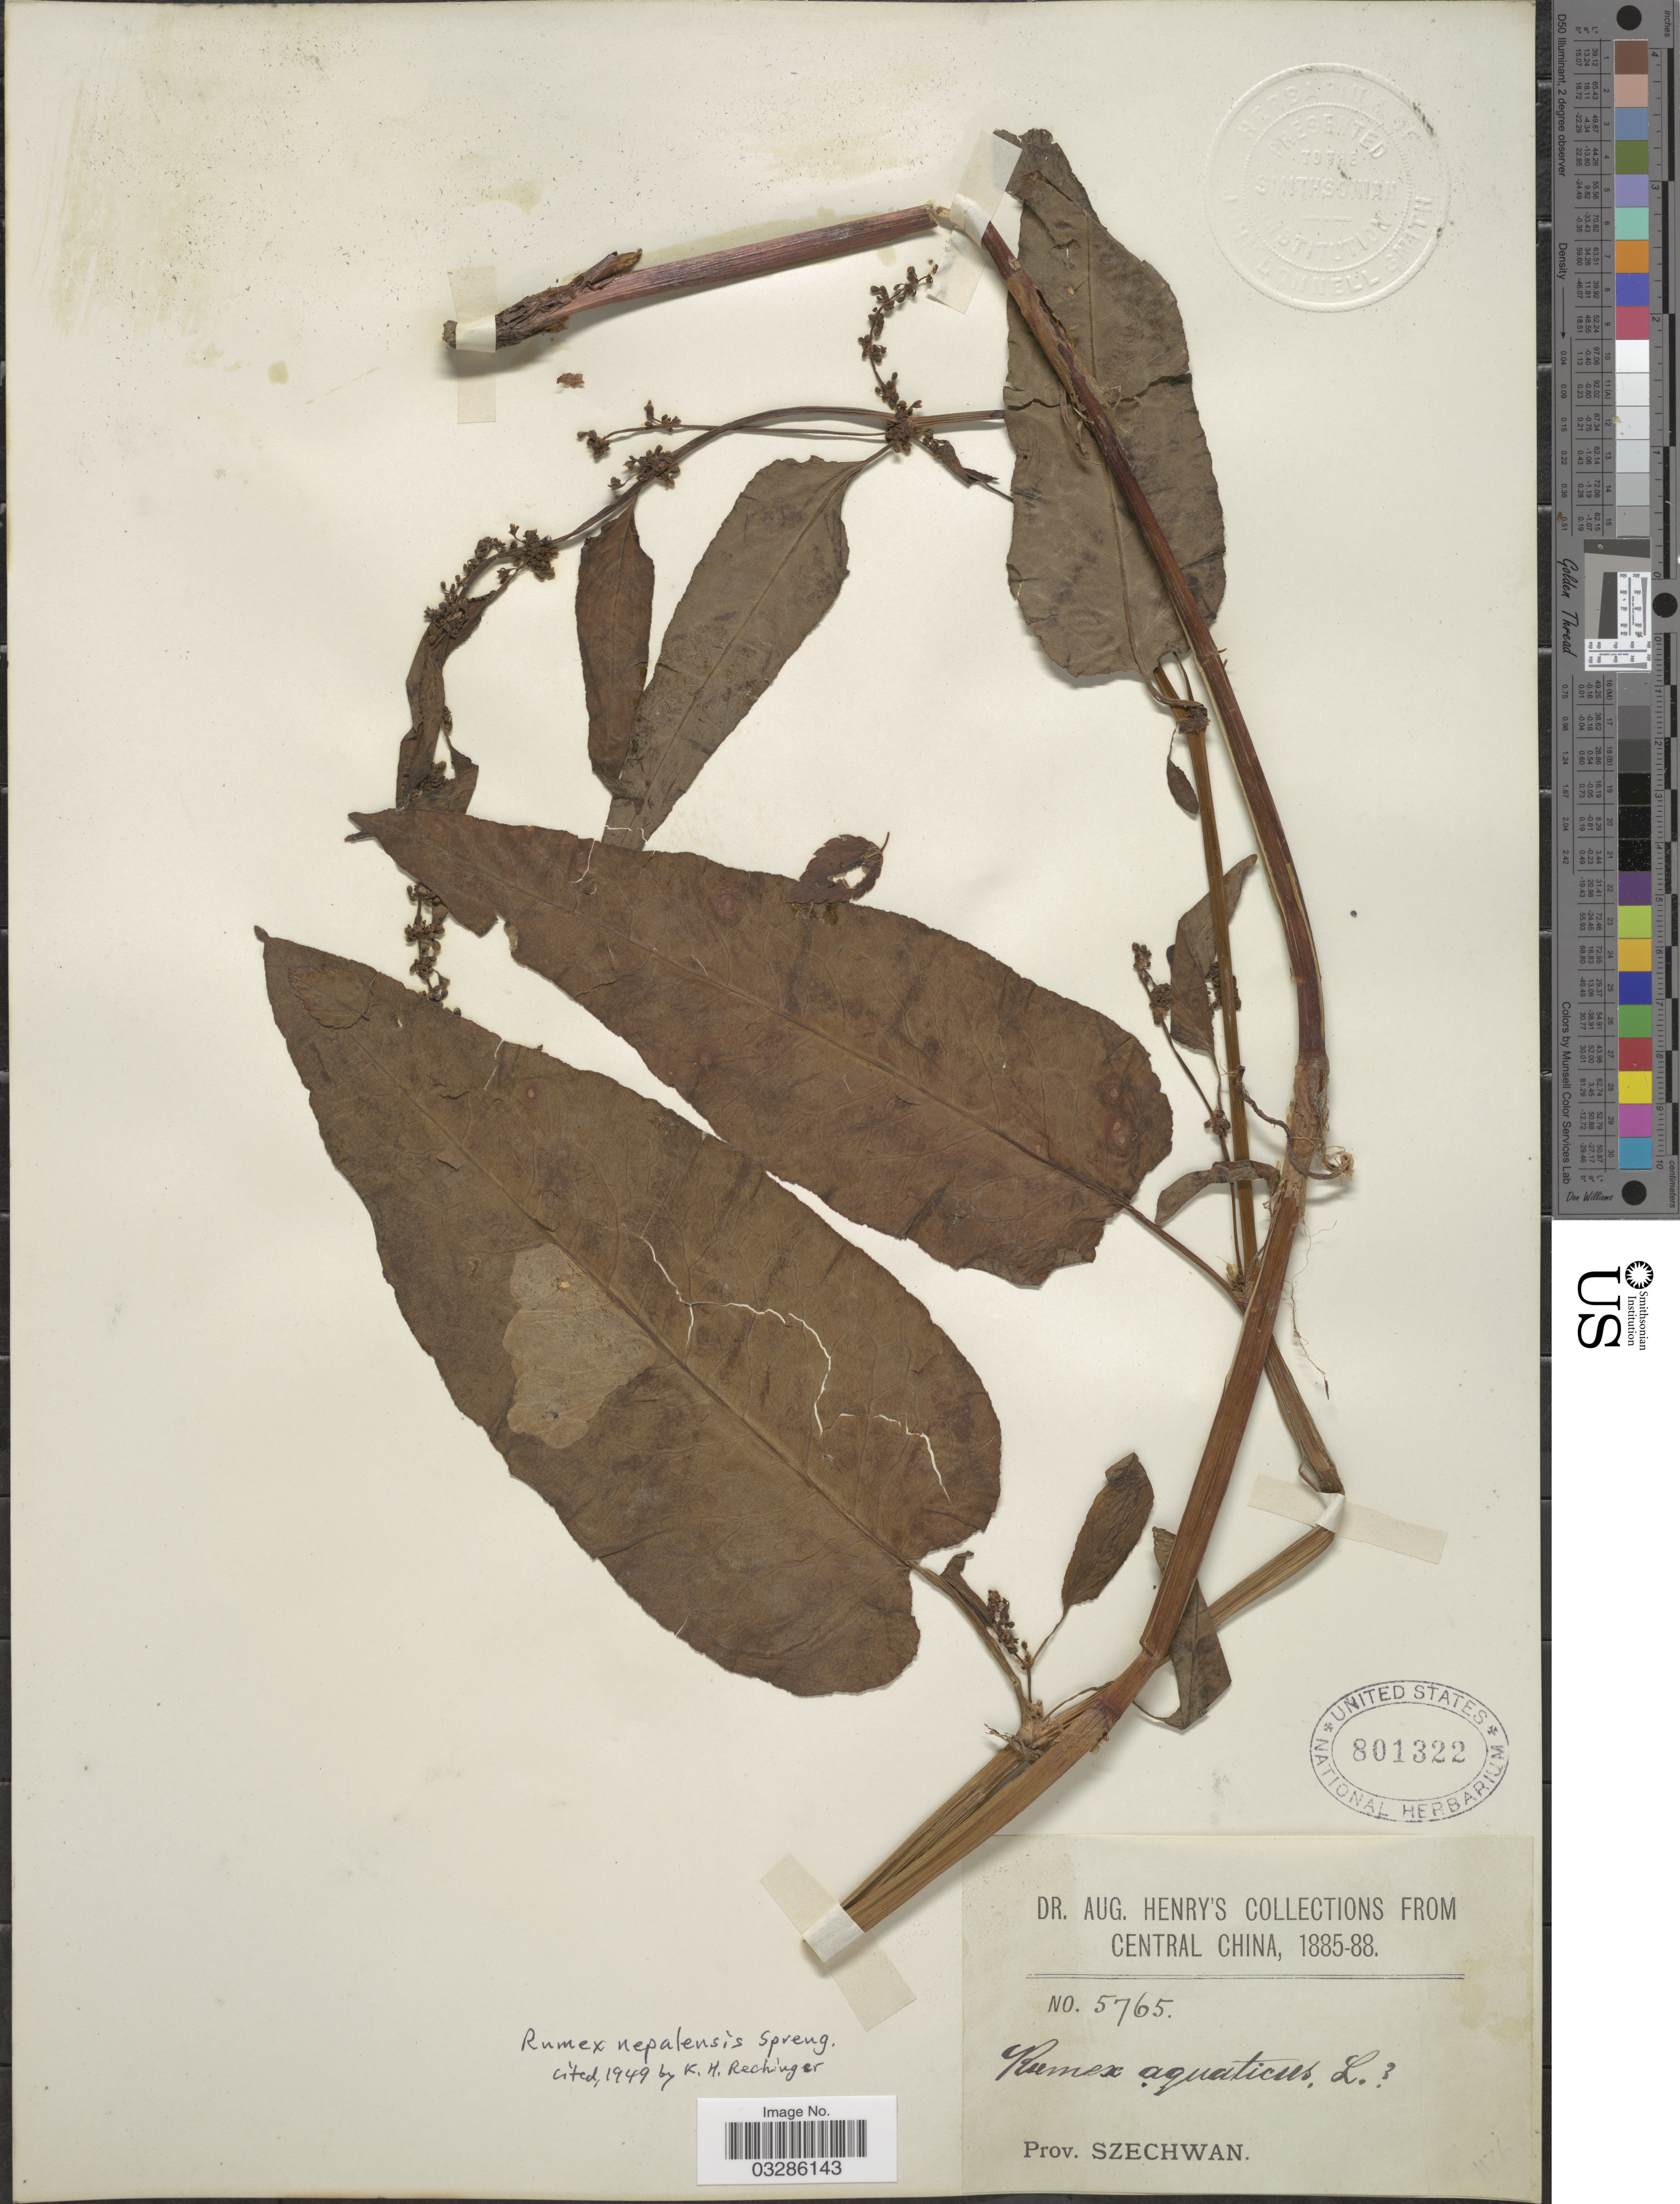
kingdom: Plantae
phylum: Tracheophyta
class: Magnoliopsida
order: Caryophyllales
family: Polygonaceae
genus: Rumex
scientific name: Rumex nepalensis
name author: Spreng.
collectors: A. Henry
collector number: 5765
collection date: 1885/1888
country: China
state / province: Sichuan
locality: Central China. Prov. Szechwan.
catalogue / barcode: US 801322